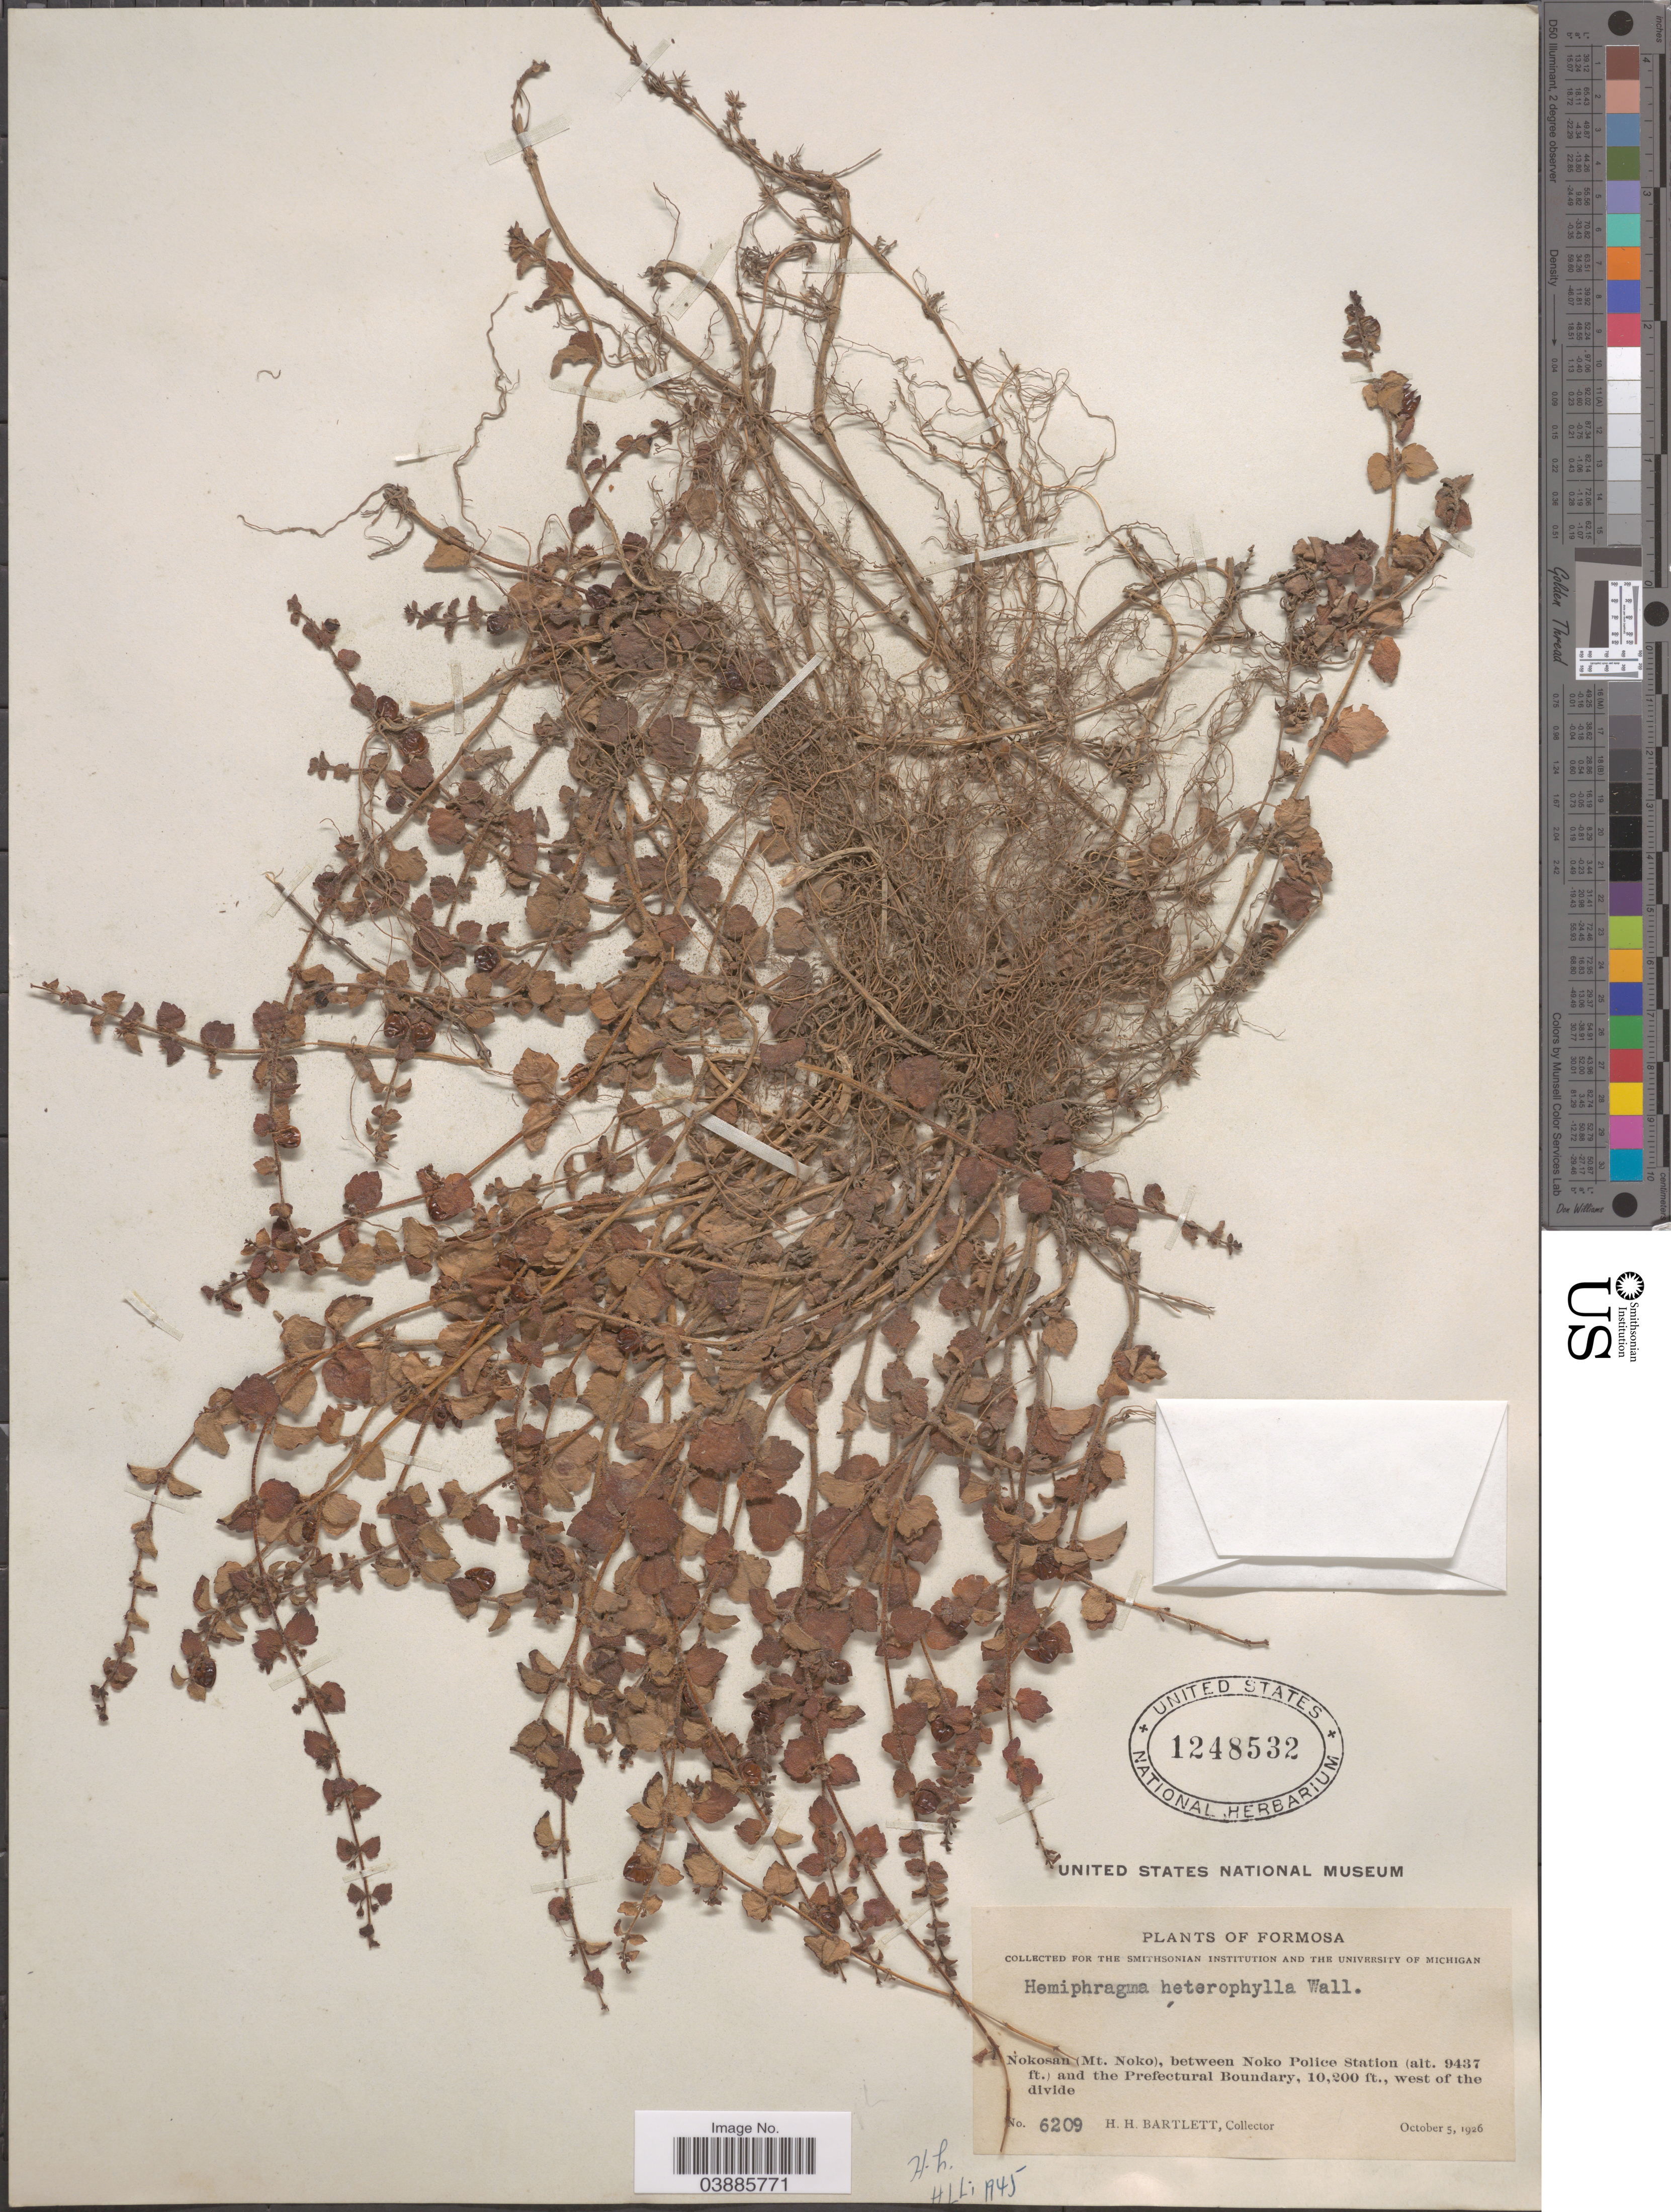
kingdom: Plantae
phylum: Tracheophyta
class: Magnoliopsida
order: Lamiales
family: Plantaginaceae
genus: Hemiphragma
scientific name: Hemiphragma heterophyllum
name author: Wall.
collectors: H. H. Bartlett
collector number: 6209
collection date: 1926-10-05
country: Taiwan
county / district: Hualien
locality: Formosa. Nokosan (Mt. Noko), between Noko Police Station and the Prefectural Boundary, west of the divide.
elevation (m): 2876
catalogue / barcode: US 1248532